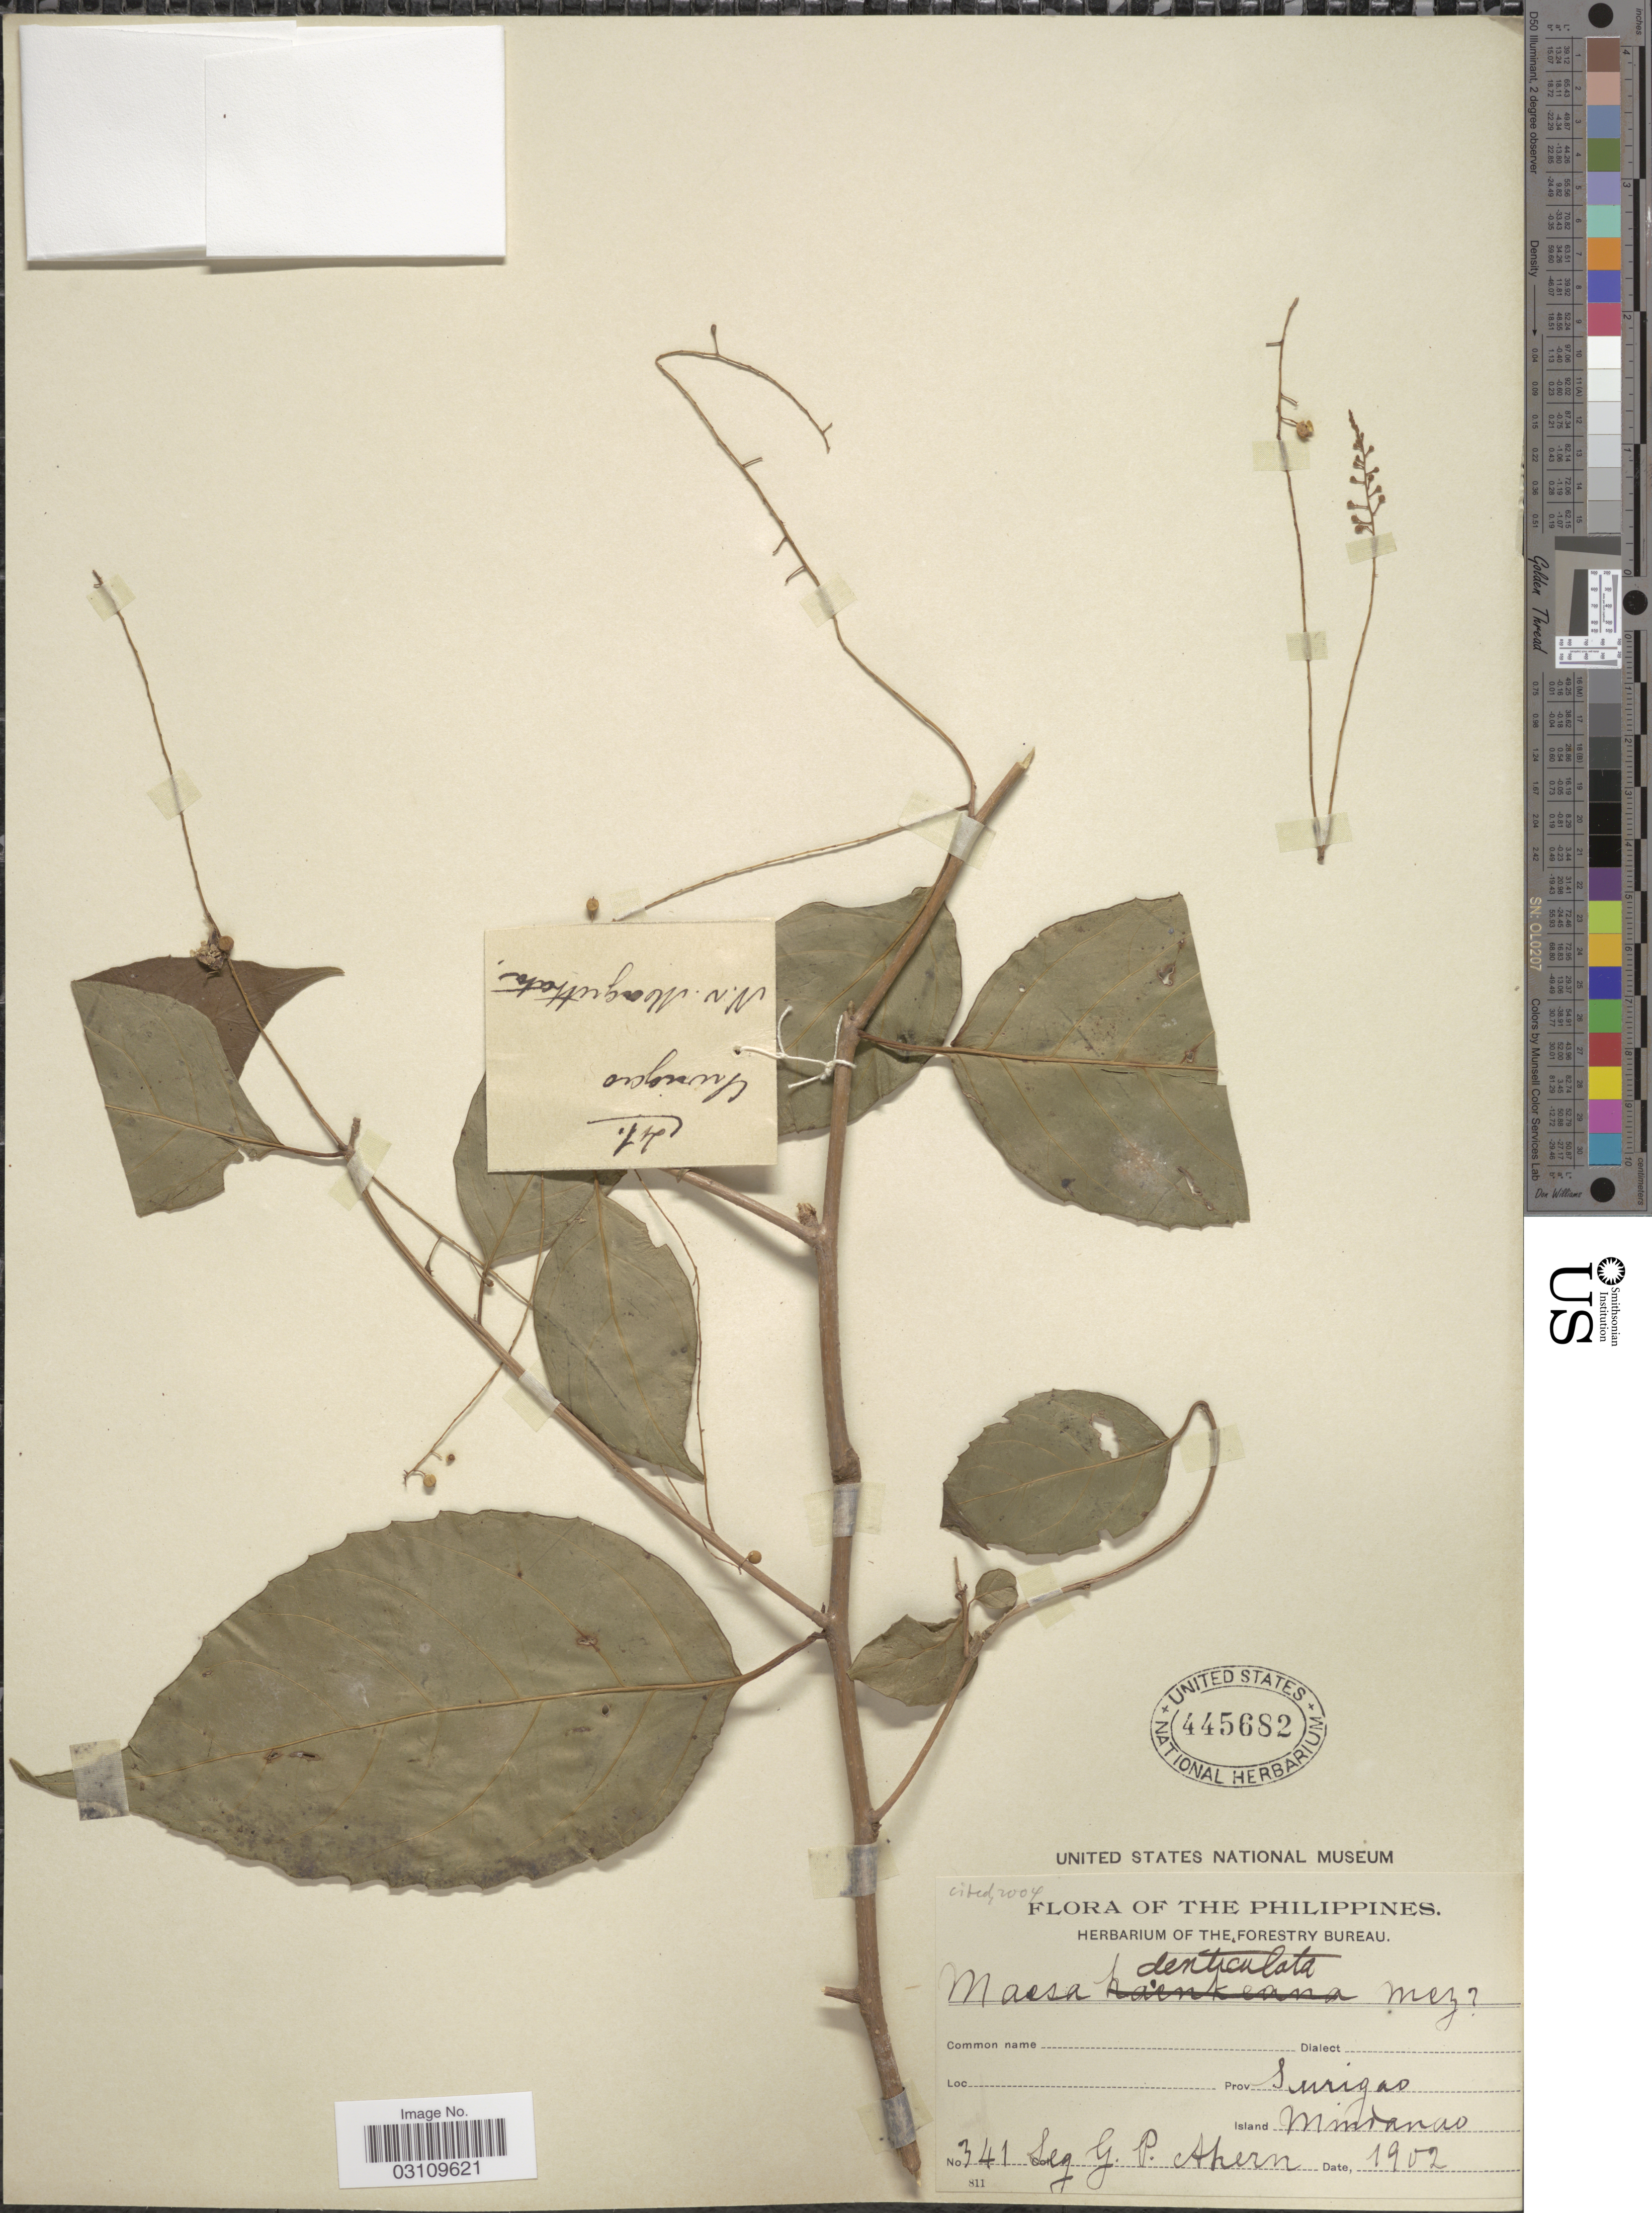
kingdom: Plantae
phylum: Tracheophyta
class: Magnoliopsida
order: Ericales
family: Primulaceae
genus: Maesa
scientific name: Maesa denticulata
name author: Mez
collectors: G. Ahern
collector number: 341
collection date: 1902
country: Philippines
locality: Prov. Surigao, Island Mindanao.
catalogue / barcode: US 445682